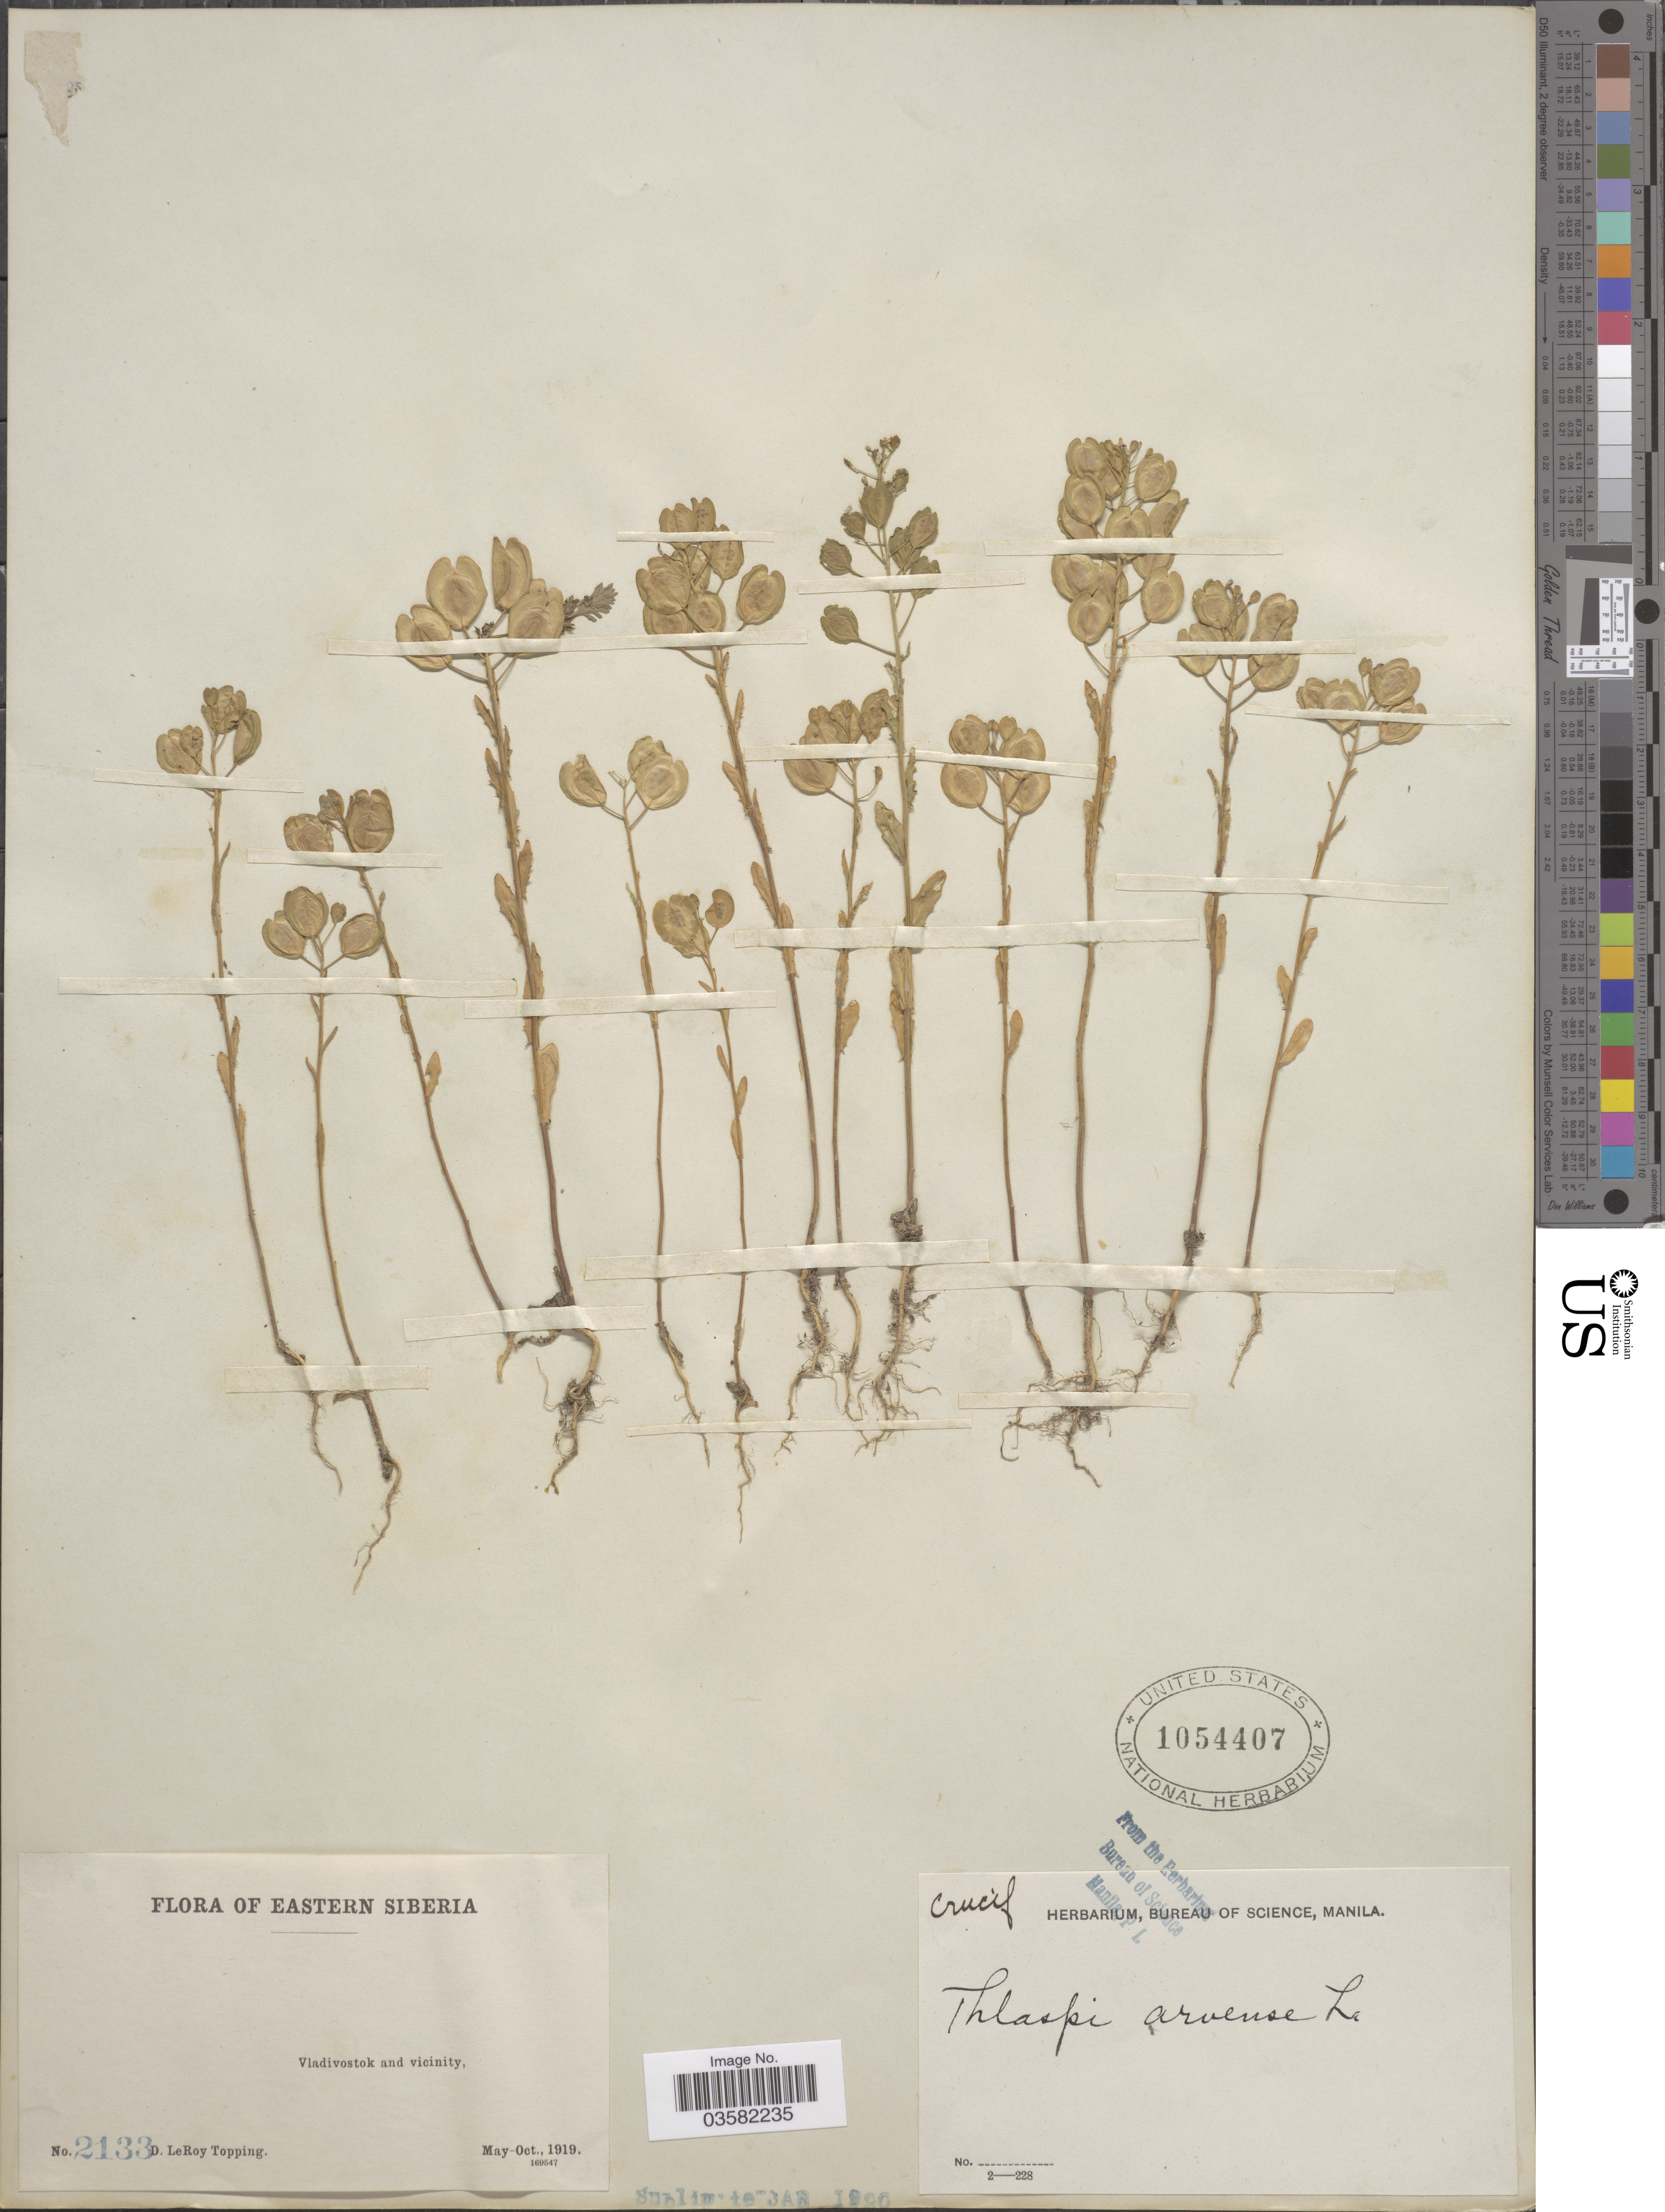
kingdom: Plantae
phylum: Tracheophyta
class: Magnoliopsida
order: Brassicales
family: Brassicaceae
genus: Thlaspi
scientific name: Thlaspi arvense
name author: L.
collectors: D. L. Topping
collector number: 2133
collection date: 1919-05/1919-10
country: Russian Federation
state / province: Primorsky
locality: Eastern Siberia. Vladivostok and vicinity.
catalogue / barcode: US 1054407